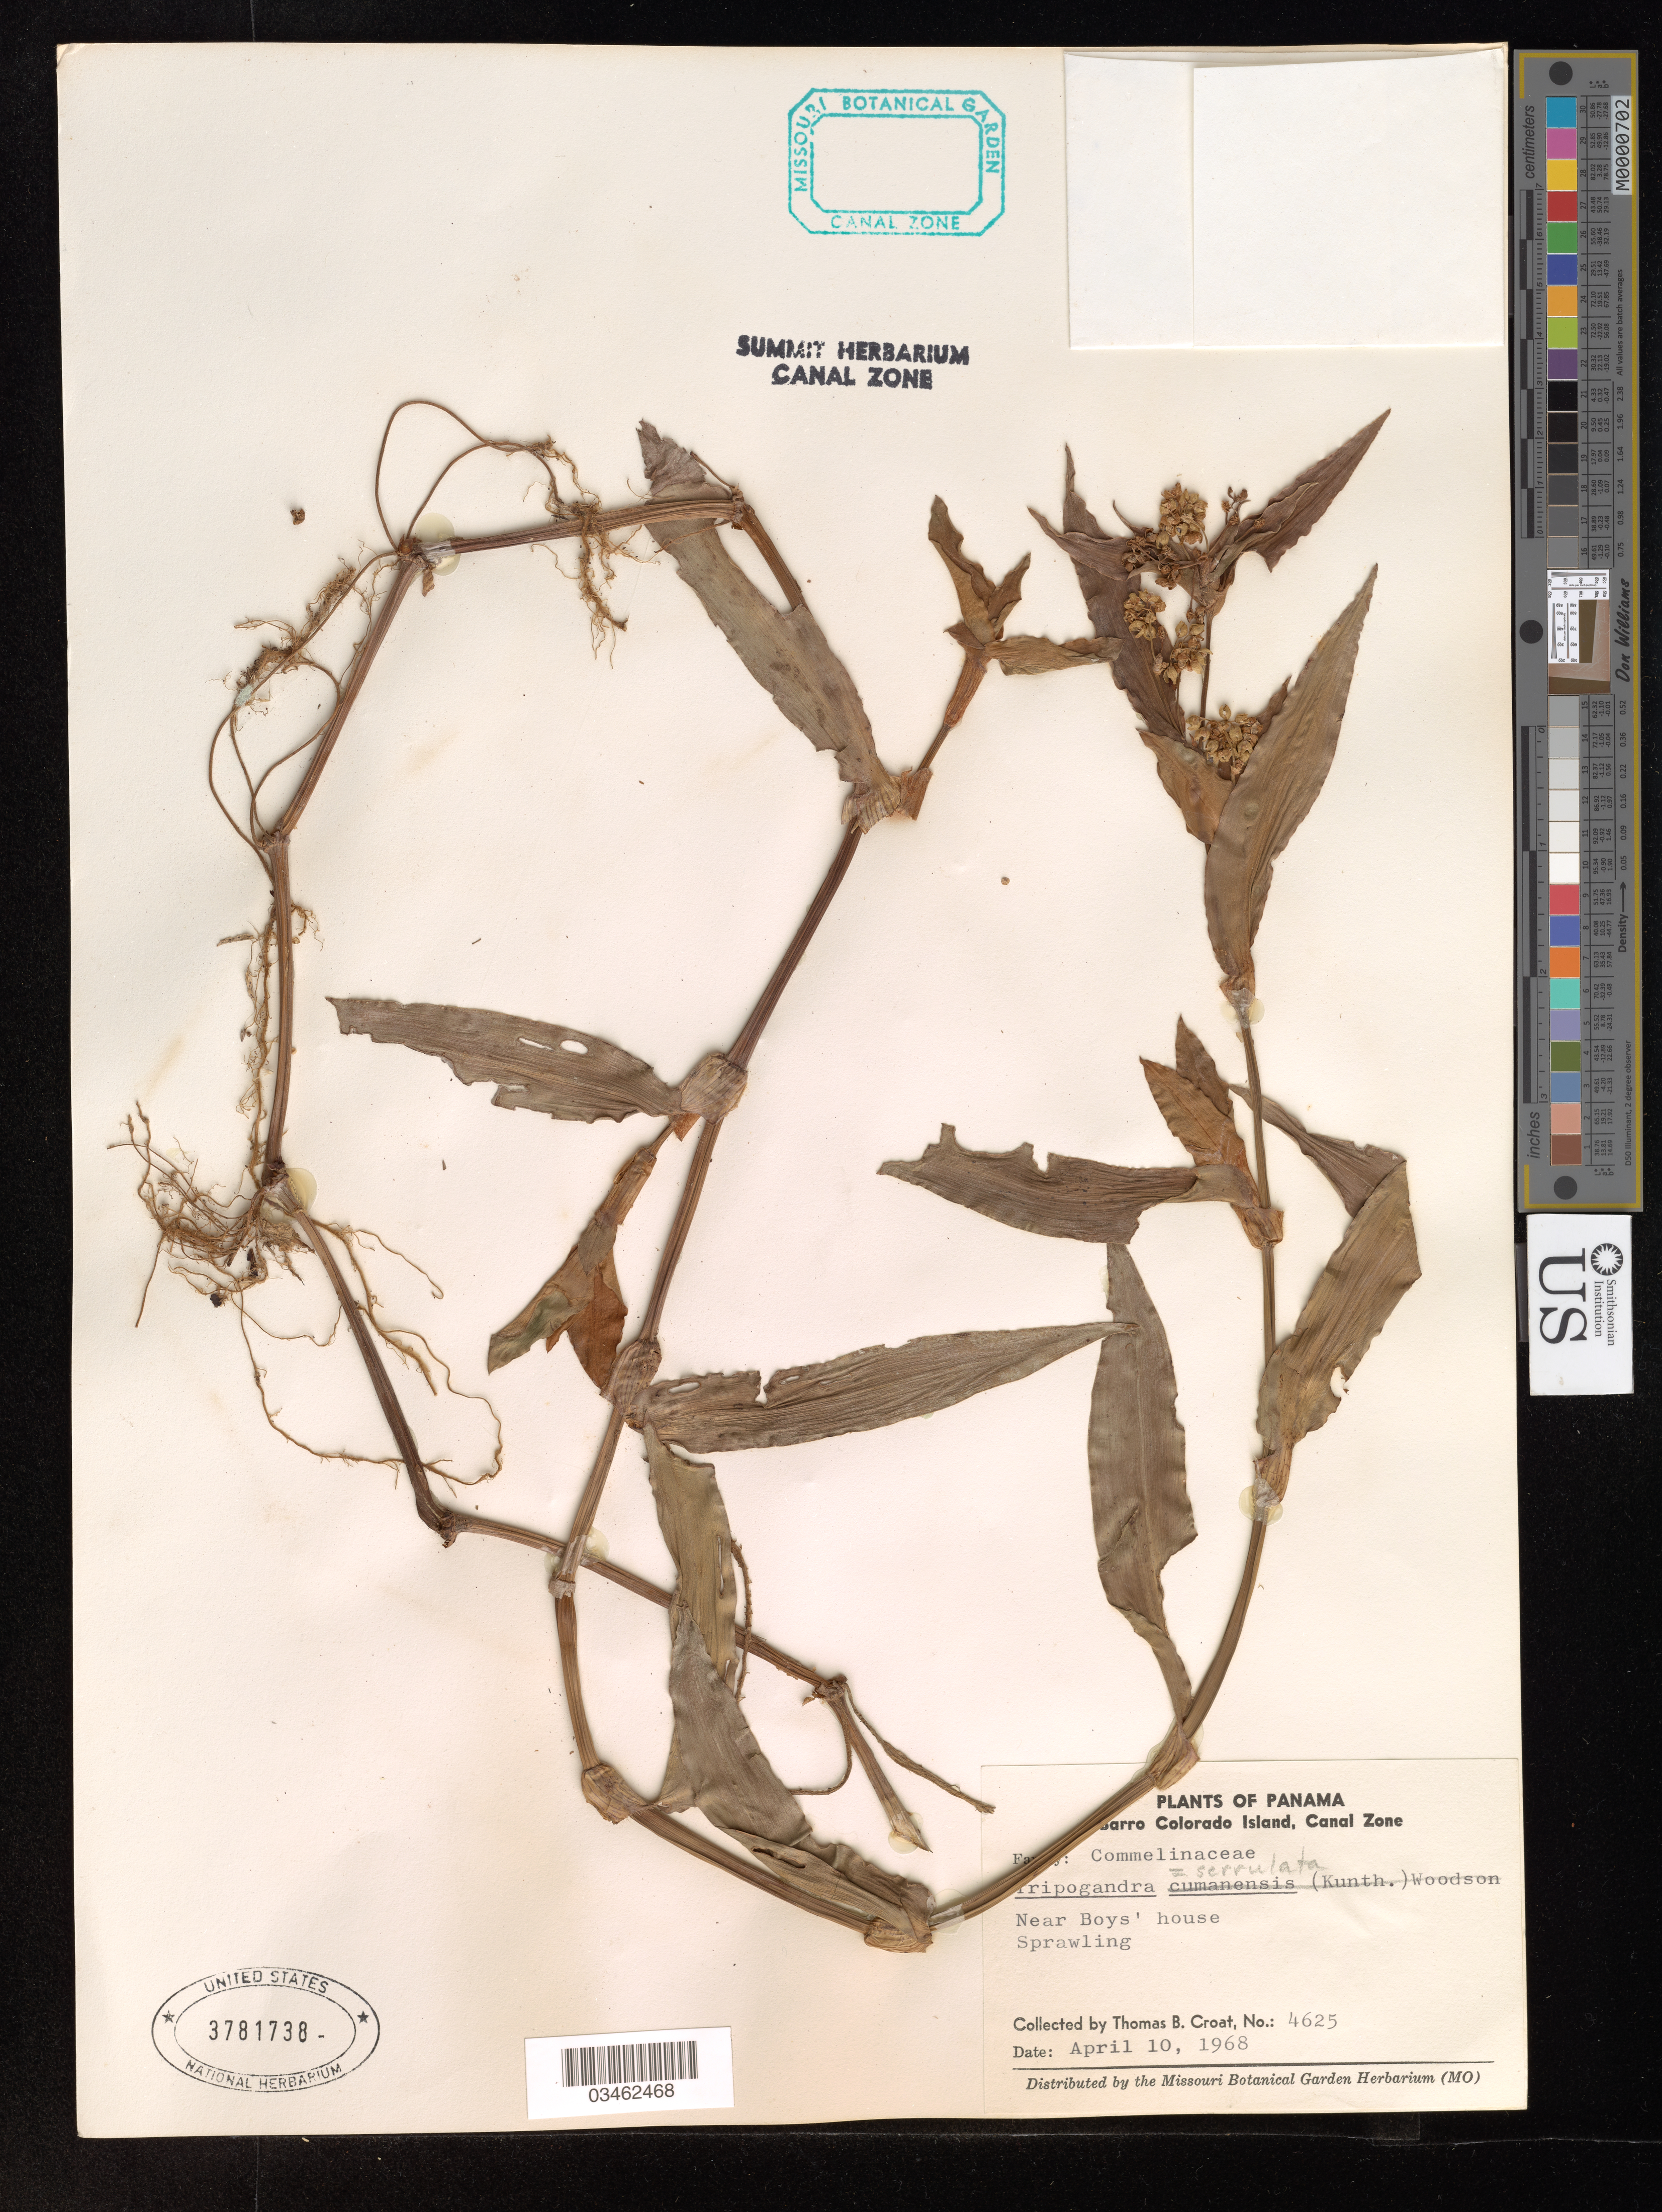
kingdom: Plantae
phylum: Tracheophyta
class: Liliopsida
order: Commelinales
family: Commelinaceae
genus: Tripogandra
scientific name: Tripogandra serrulata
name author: (Vahl) Handlos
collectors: T. B. Croat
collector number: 4625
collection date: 1968-04-10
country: Panama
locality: !arro Colorado Island, Canal Zone. Near Boys' house. Sprawling.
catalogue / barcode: US 3781738